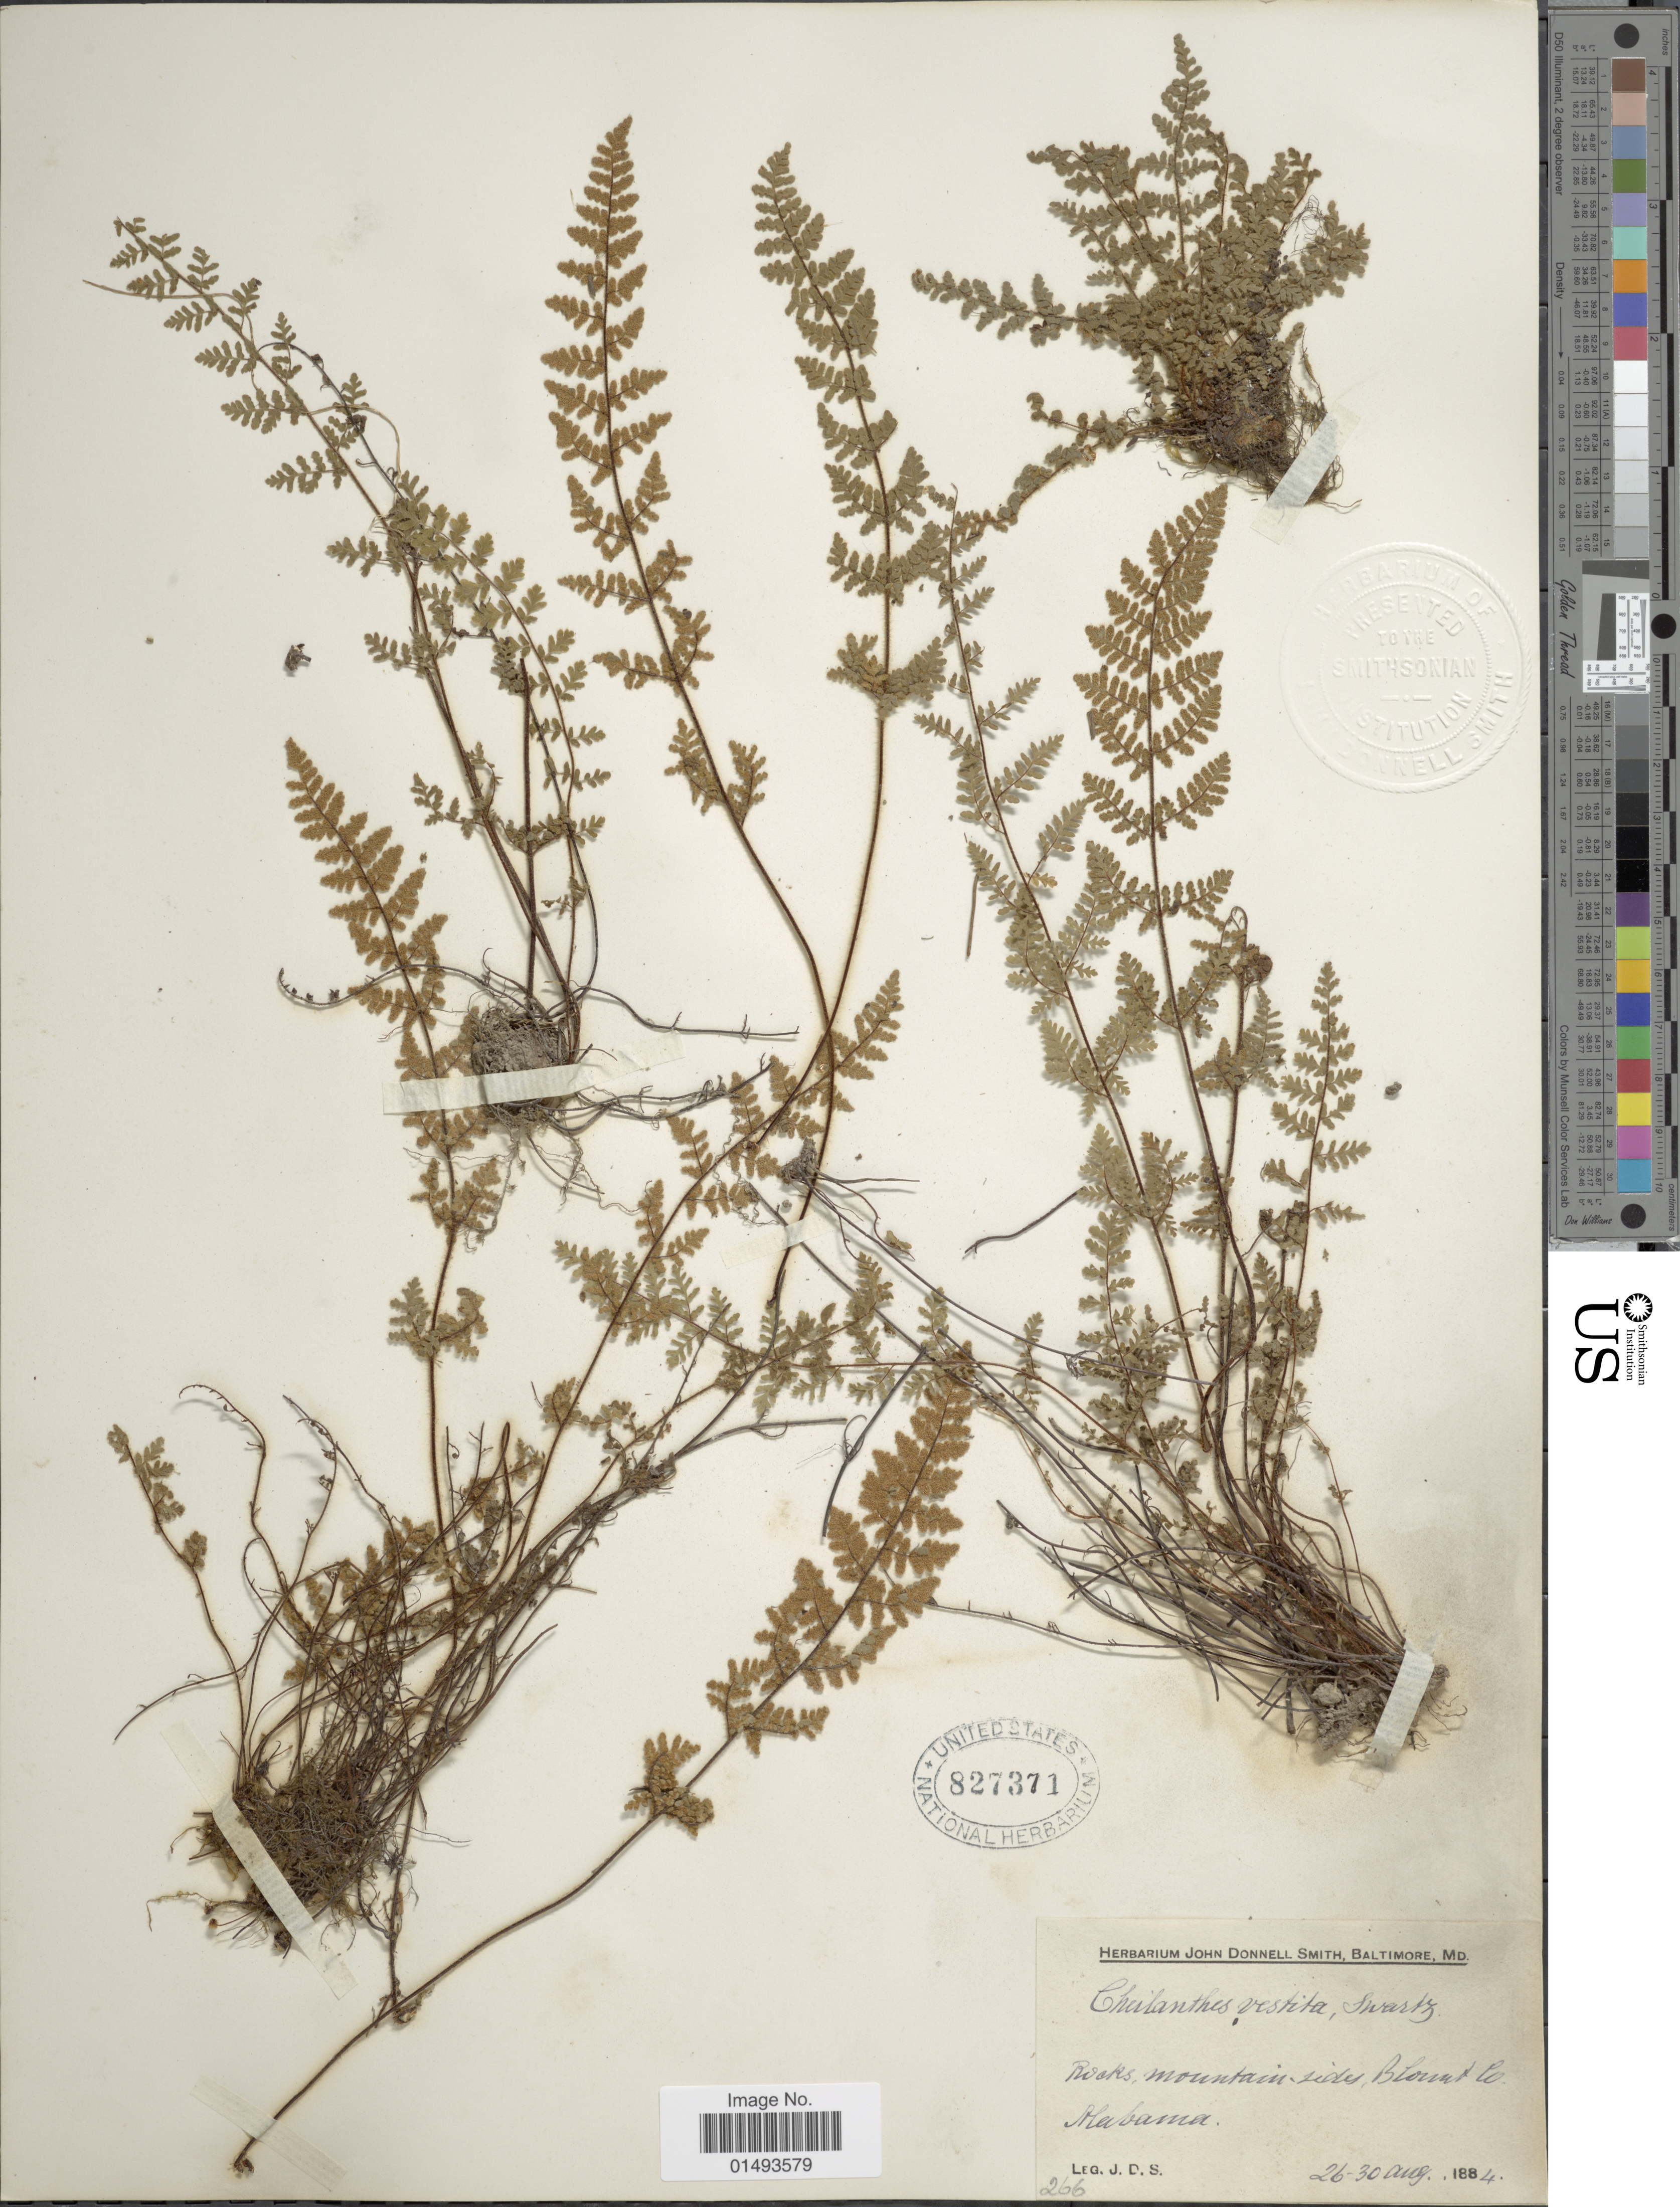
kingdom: Plantae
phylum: Tracheophyta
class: Polypodiopsida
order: Polypodiales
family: Pteridaceae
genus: Myriopteris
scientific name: Myriopteris lanosa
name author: (Michx.) Grusz & Windham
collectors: J. Donnell Smith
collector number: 266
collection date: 1884-08-26/1884-08-30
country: United States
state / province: Alabama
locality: Rocks mountain sides, Blount Co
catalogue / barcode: US 827371